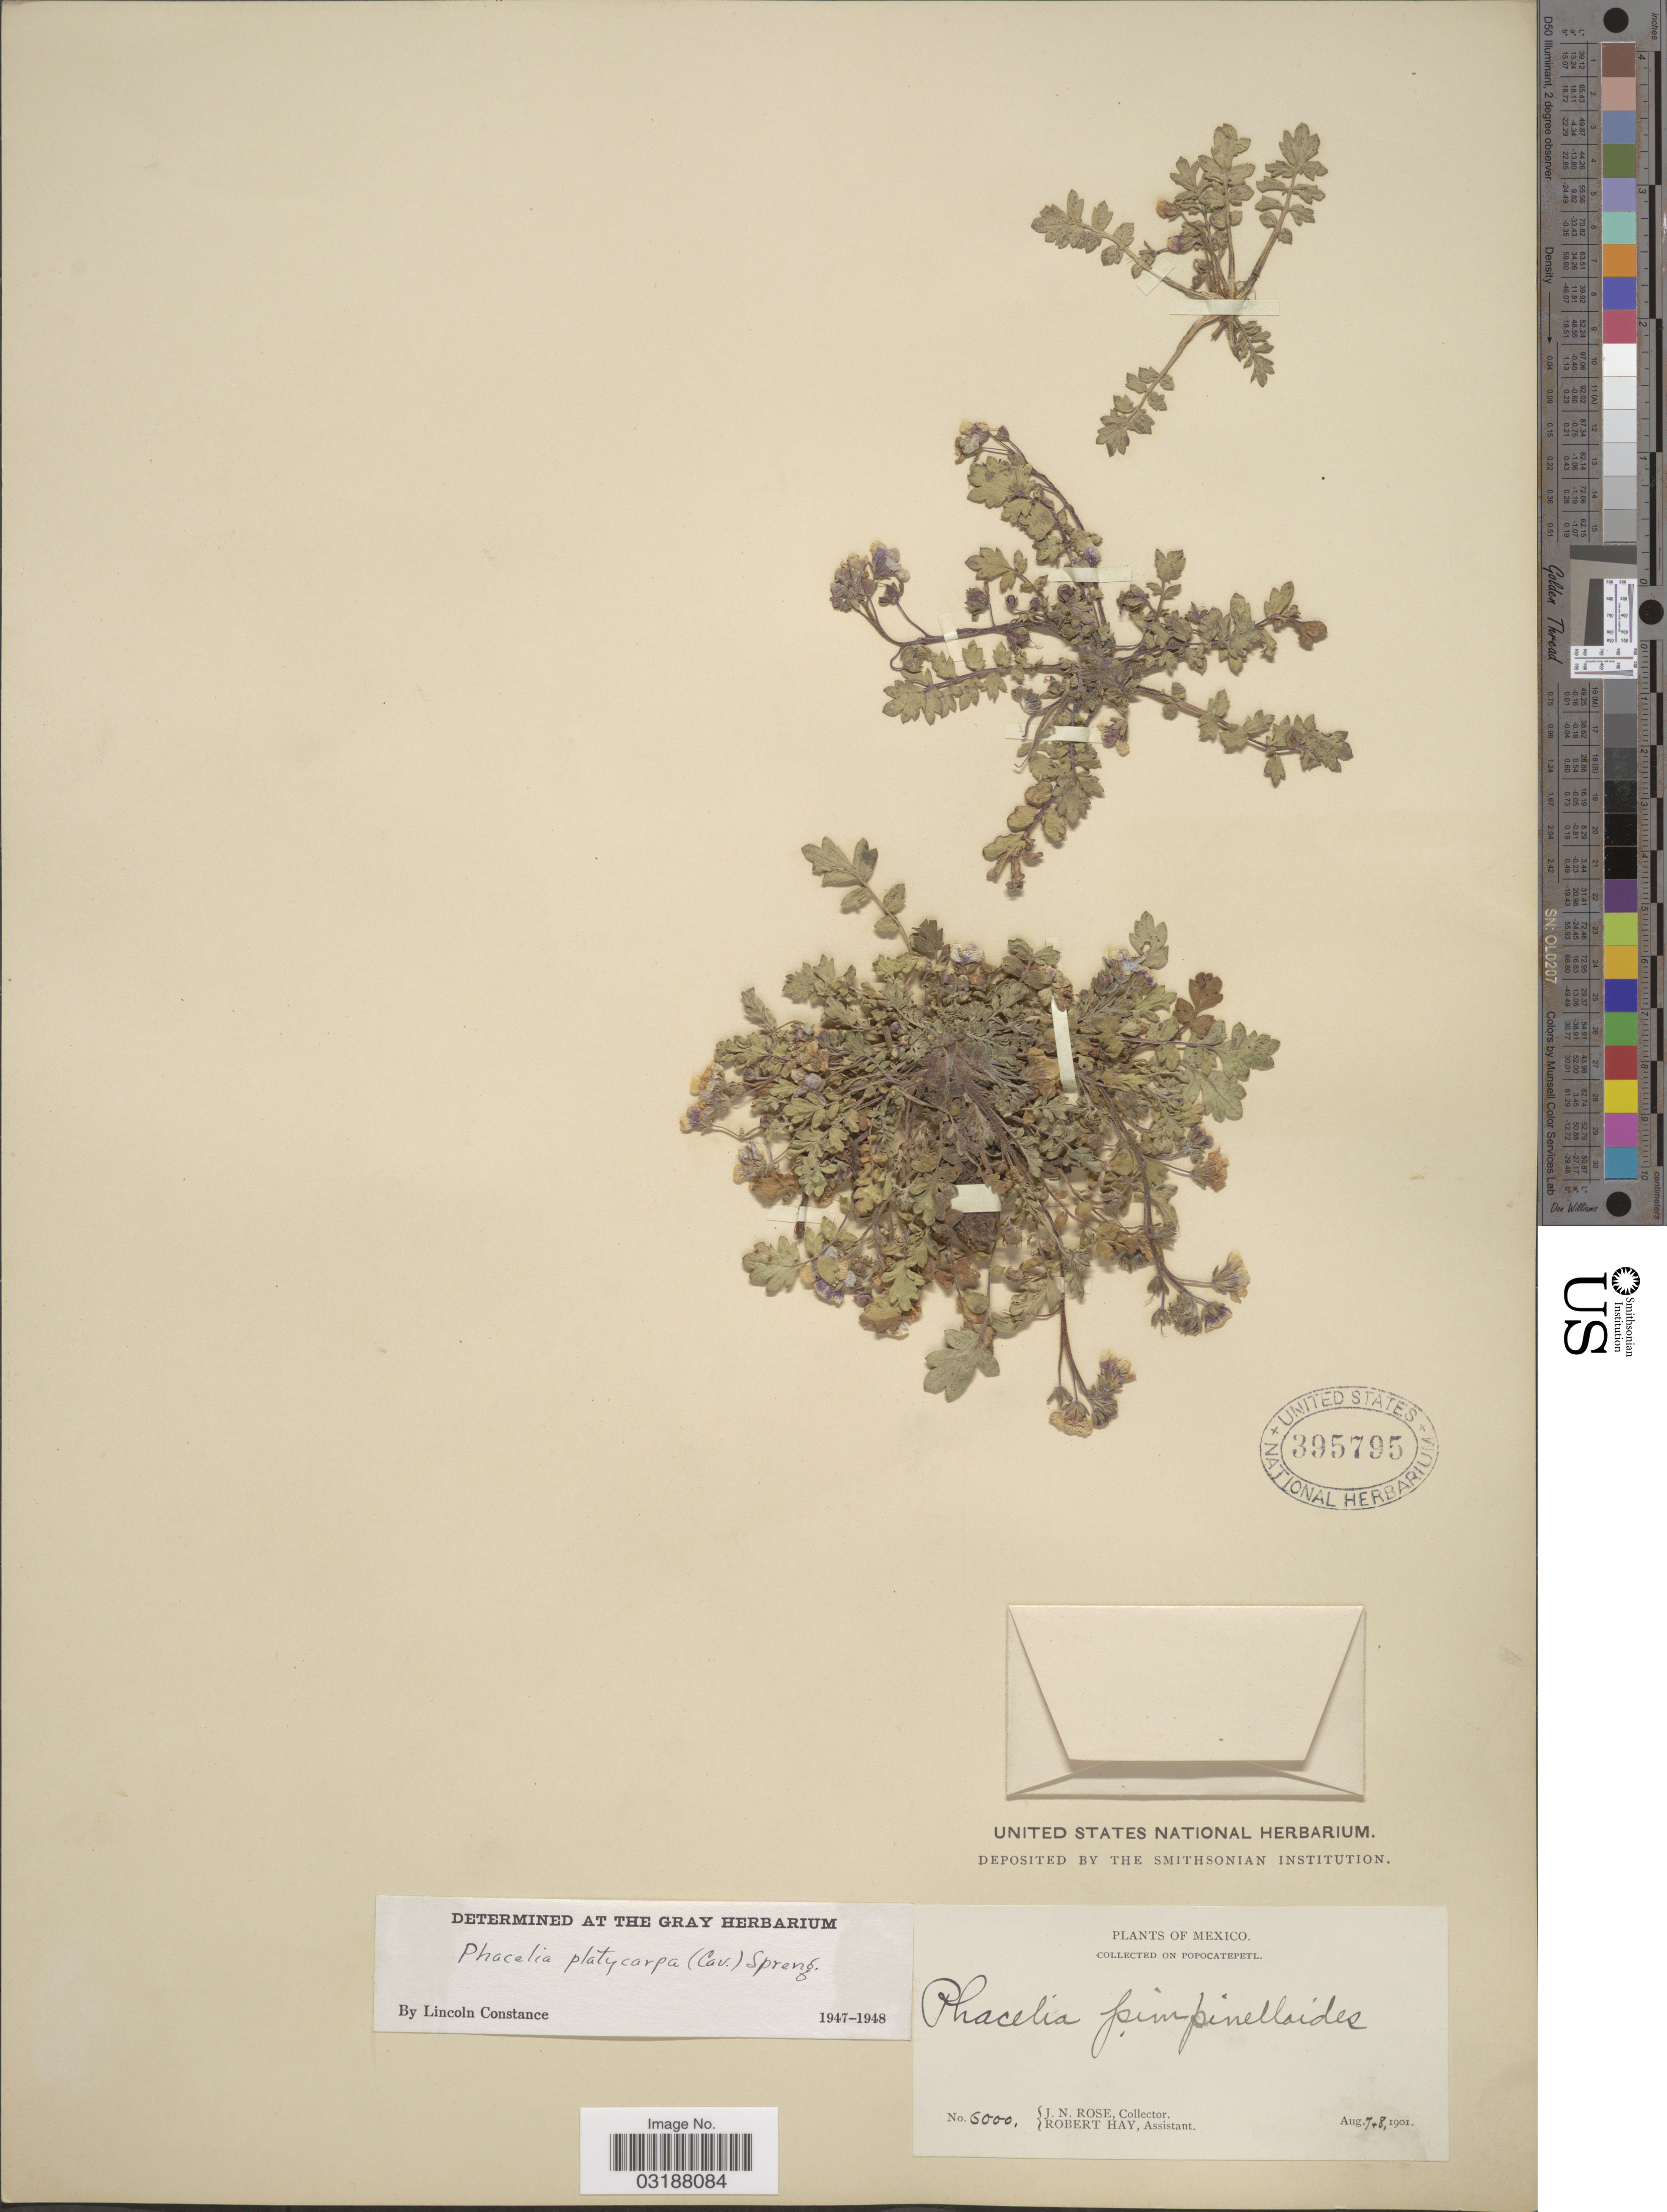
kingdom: Plantae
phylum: Tracheophyta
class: Magnoliopsida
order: Boraginales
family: Hydrophyllaceae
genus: Phacelia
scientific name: Phacelia platycarpa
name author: (Cav.) Spreng.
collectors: J. N. Rose & R. Hay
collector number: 6000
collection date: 1901-08-07/1901-08-08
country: Mexico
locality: On Popocatepetl.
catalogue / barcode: US 395795